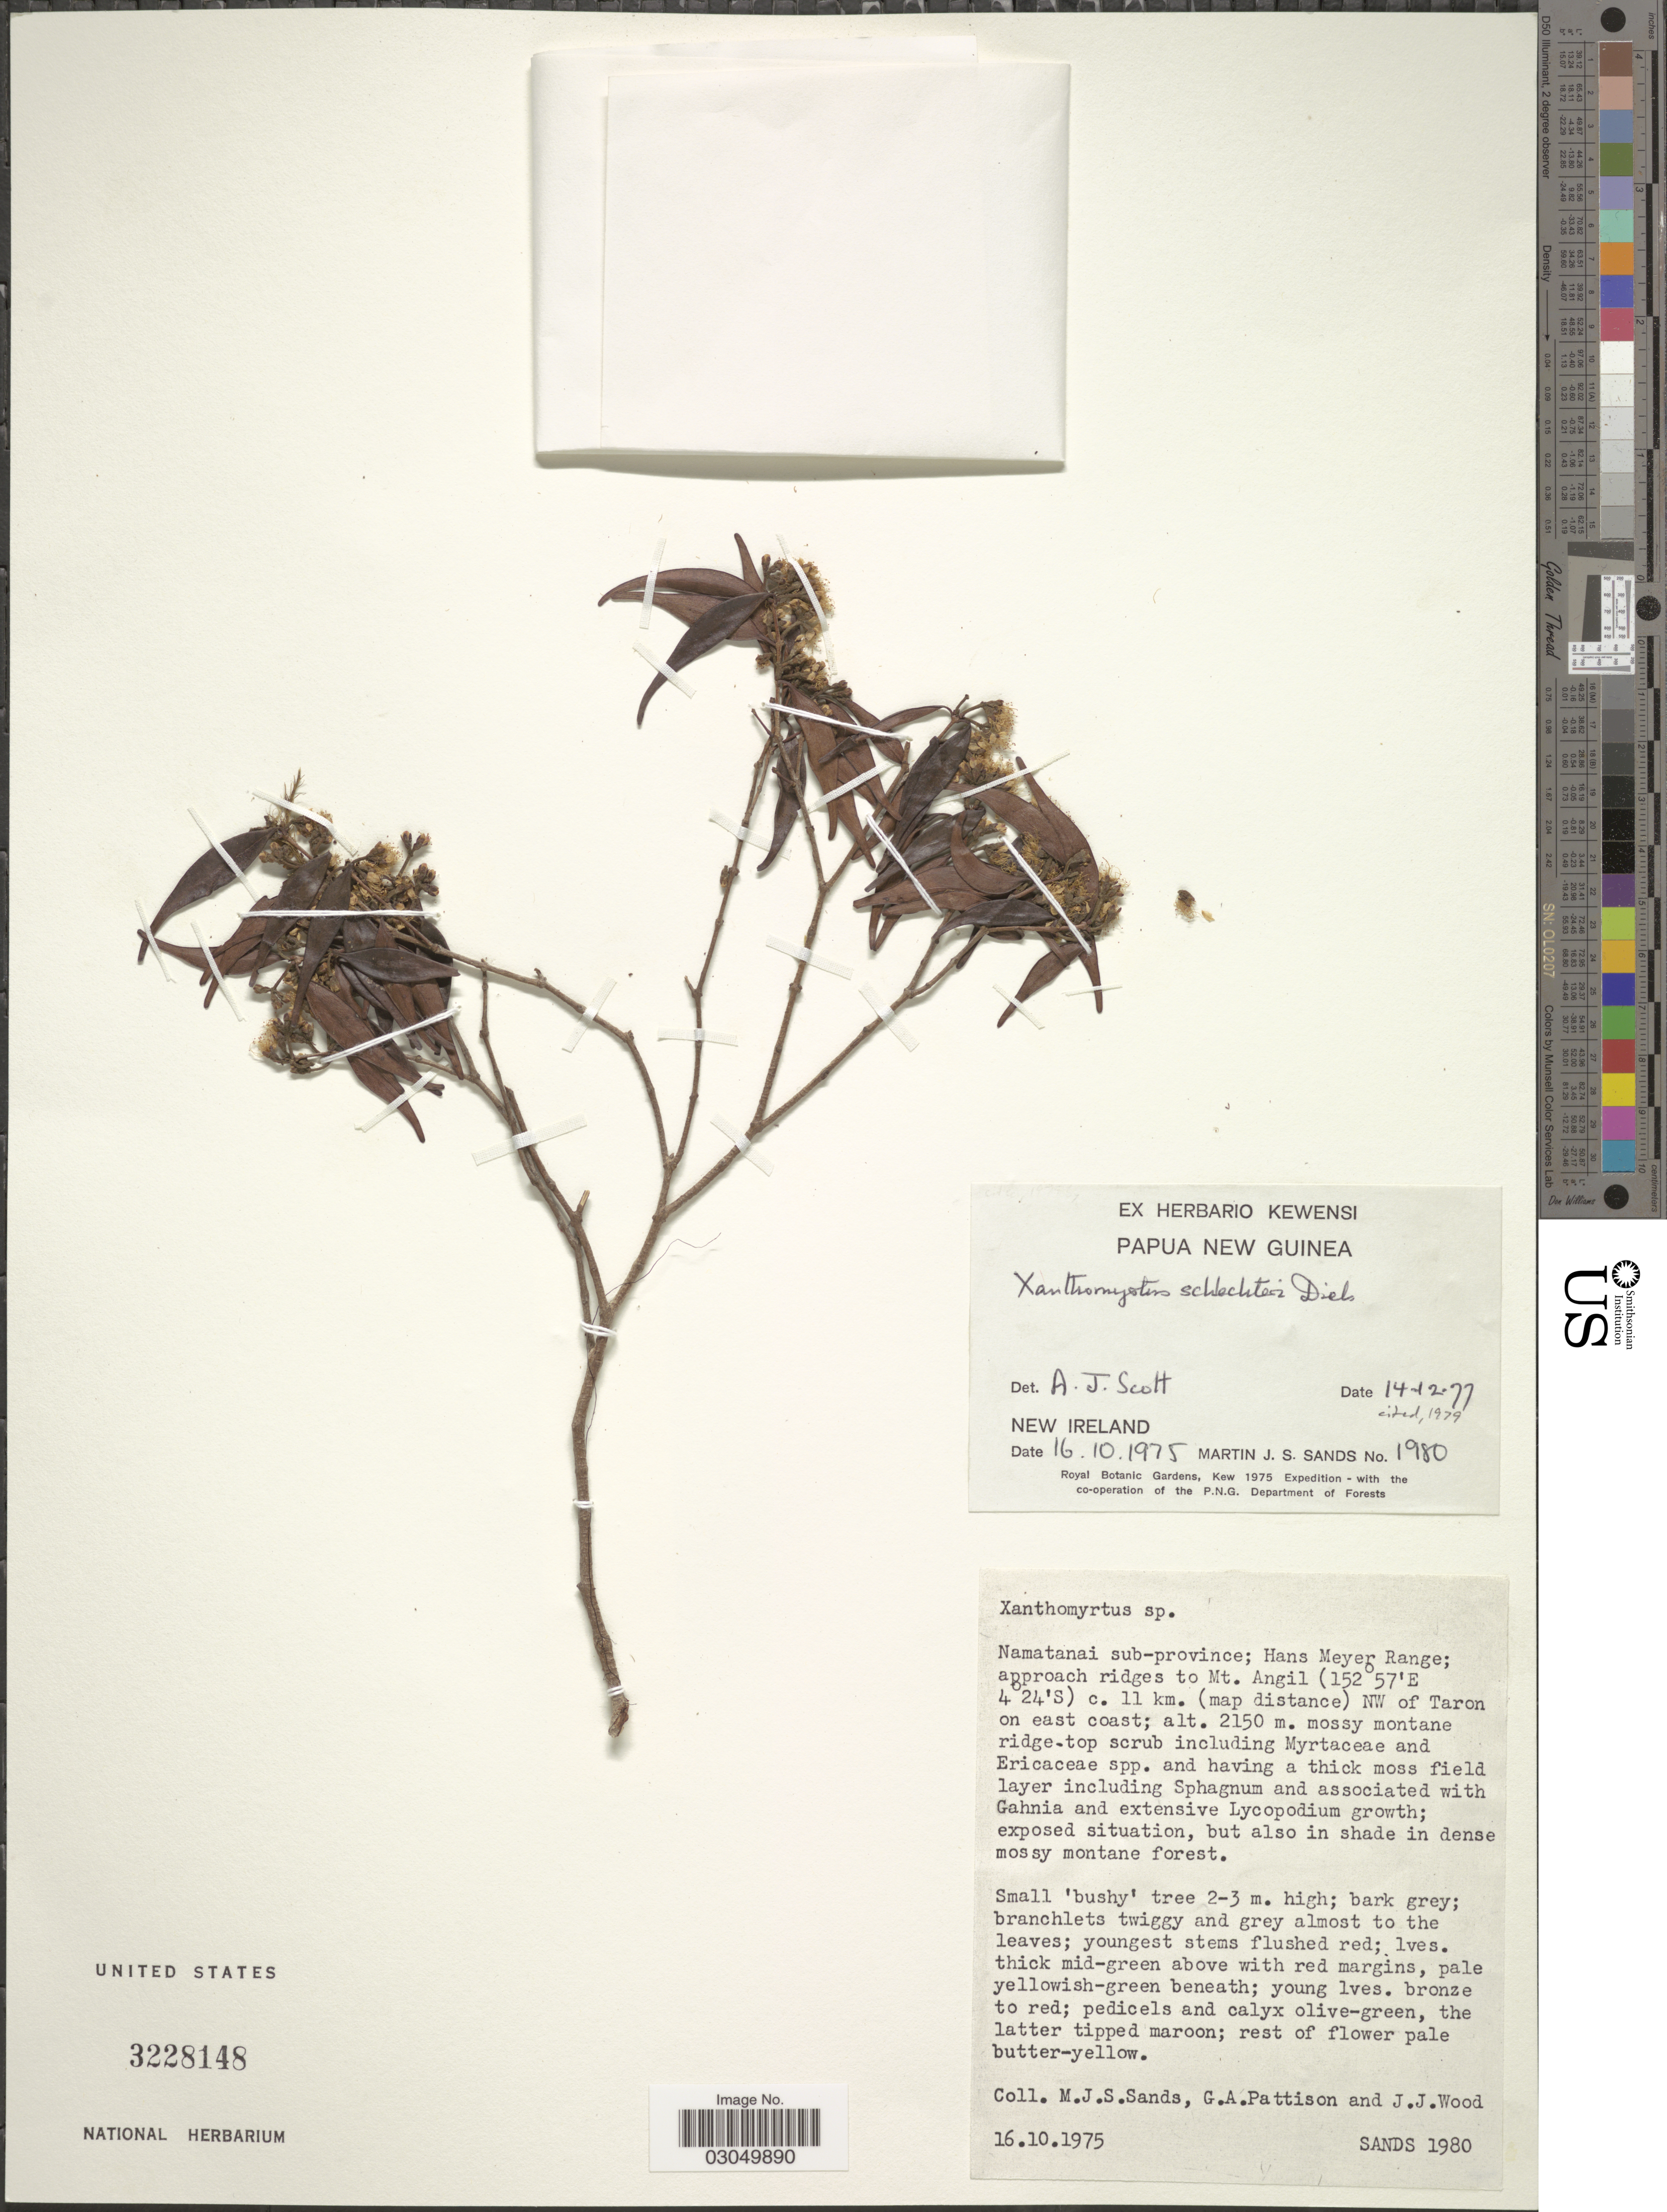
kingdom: Plantae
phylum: Tracheophyta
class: Magnoliopsida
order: Myrtales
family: Myrtaceae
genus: Xanthomyrtus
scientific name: Xanthomyrtus schlechteri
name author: Diels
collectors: M. Sands, G. Pattison & J. Wood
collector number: SANDS 1980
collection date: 1975-10-16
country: Papua New Guinea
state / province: New Ireland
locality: Namatanai sub-province; Hans Meyer Range; approach ridges to Mt. Angil c. 11 km. (map distance) NW of Taron on east coast.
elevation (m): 2150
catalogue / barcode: US 3228148